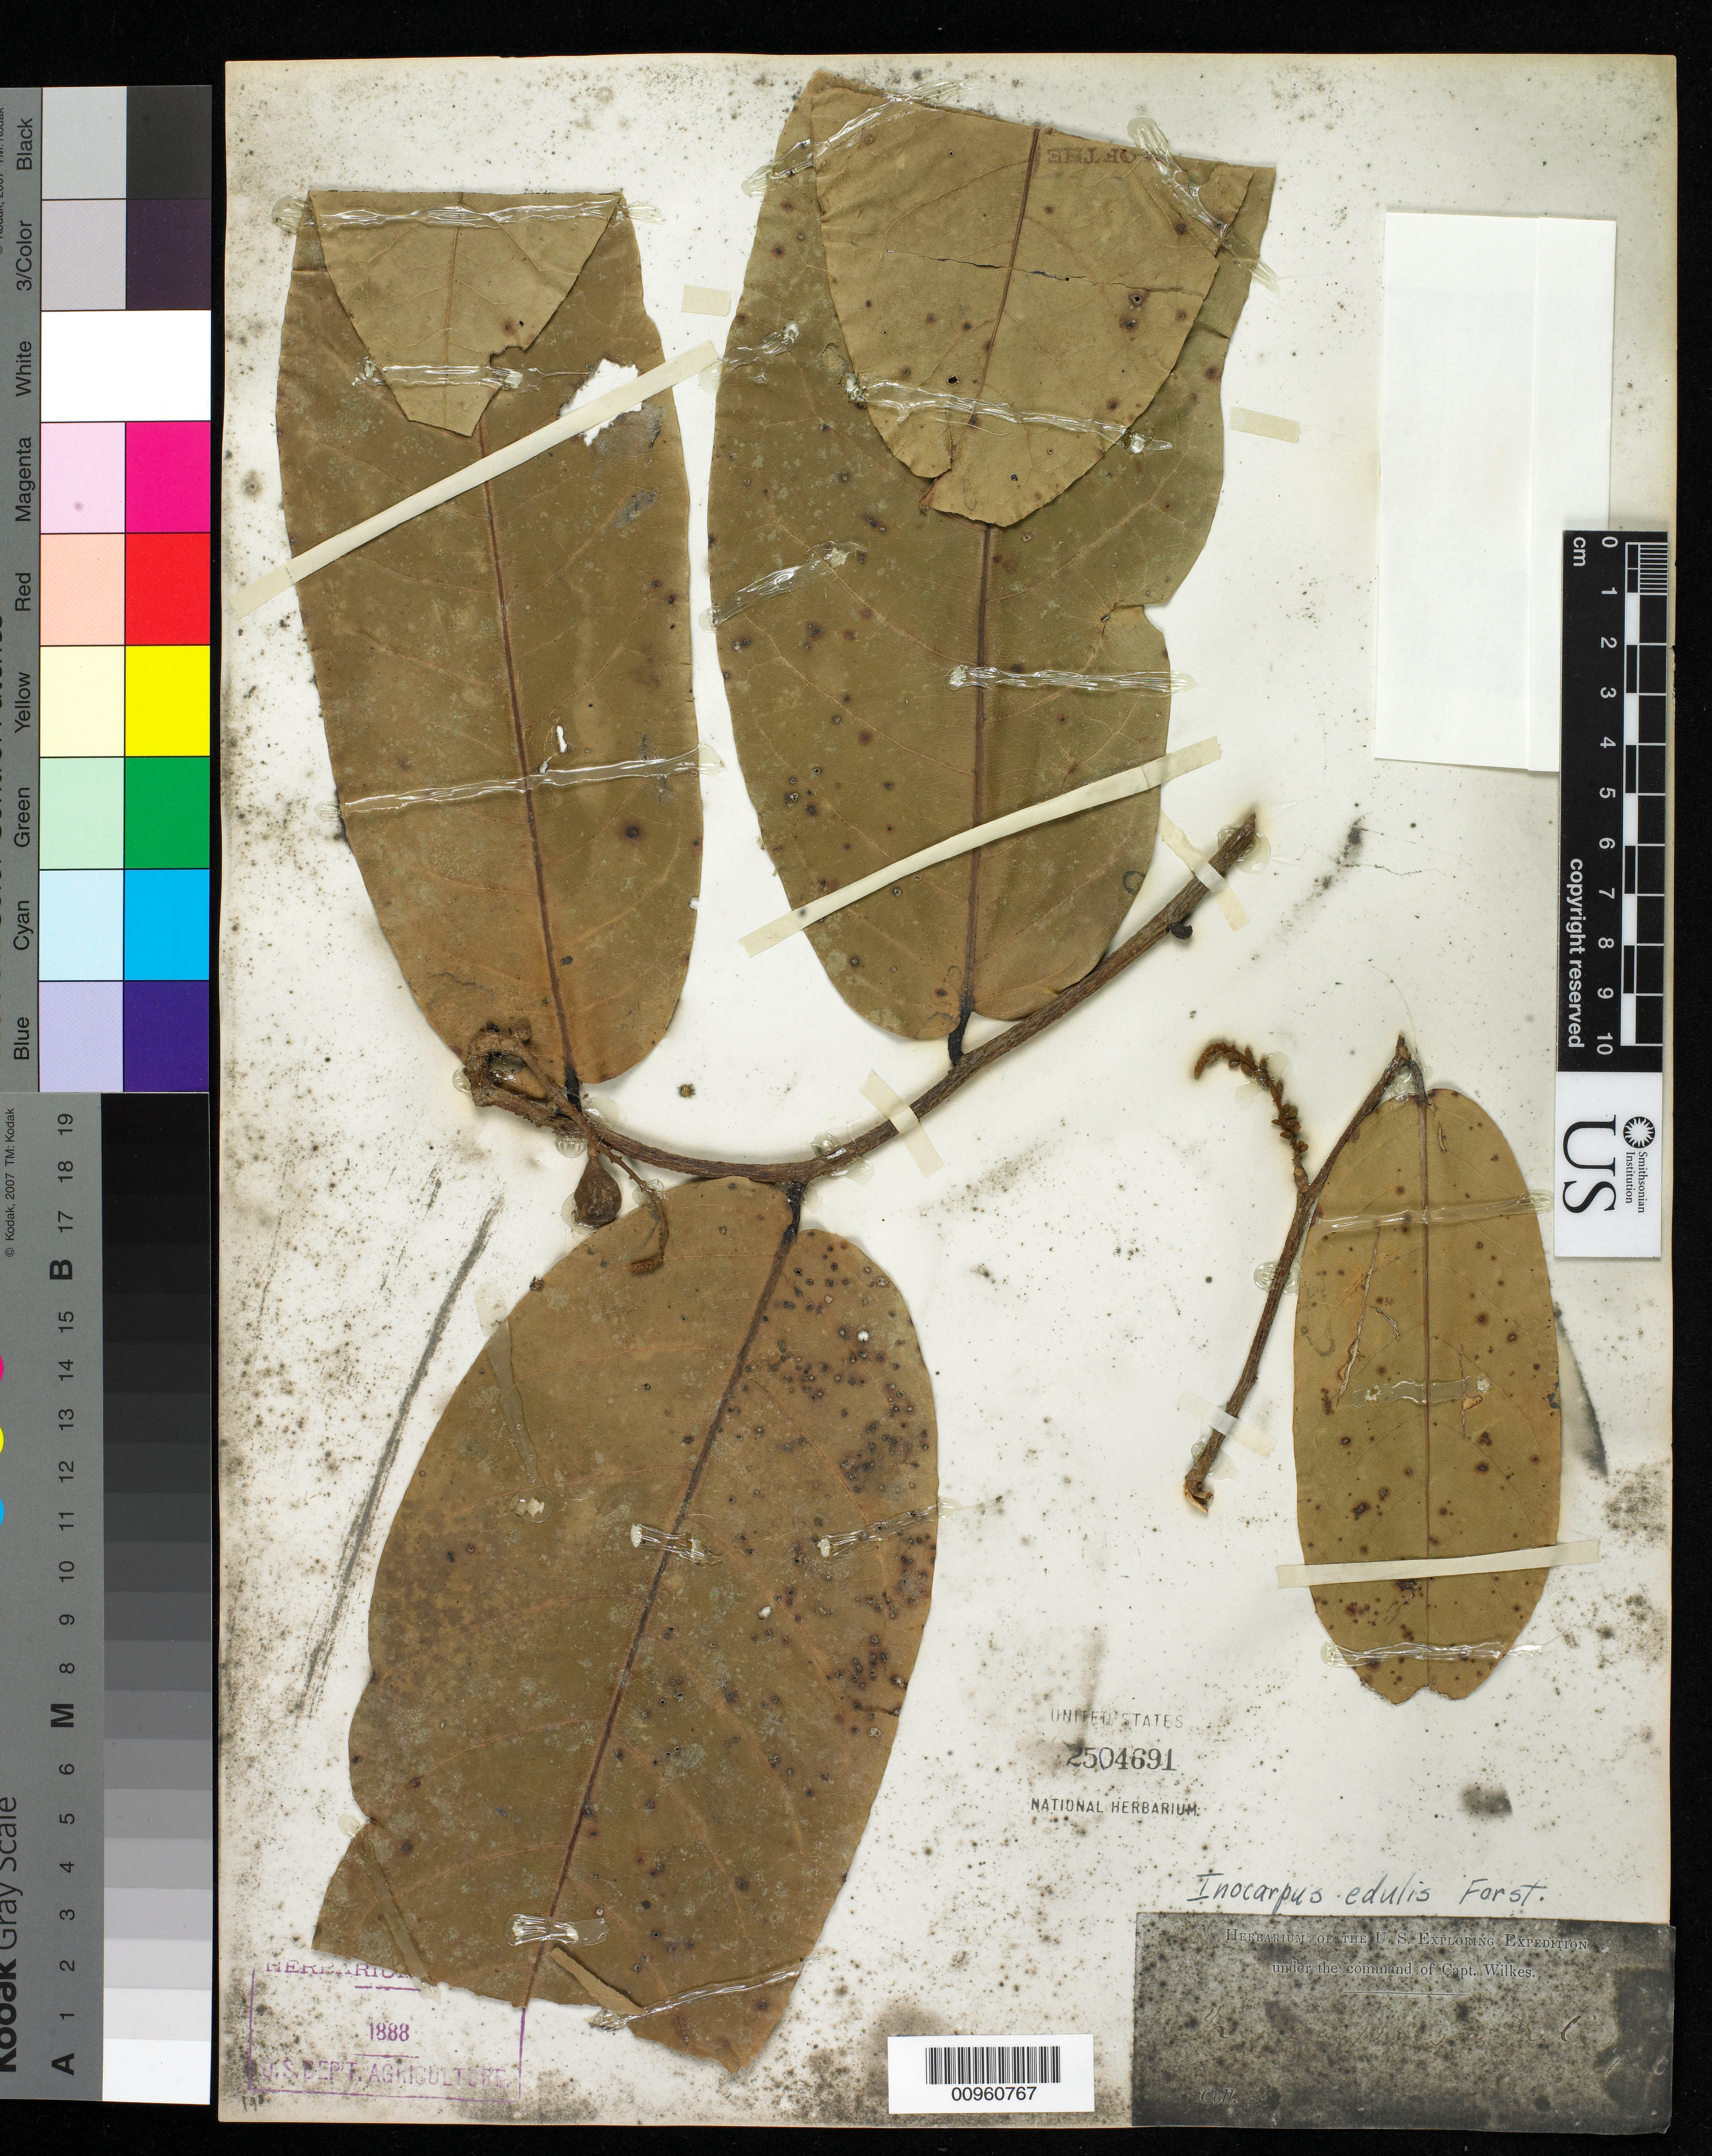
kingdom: Plantae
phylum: Tracheophyta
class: Magnoliopsida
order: Fabales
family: Fabaceae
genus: Inocarpus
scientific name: Inocarpus fagifer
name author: (Parkinson) Fosberg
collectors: Wilkes Explor. Exped.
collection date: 1838/1842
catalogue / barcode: US 2504691